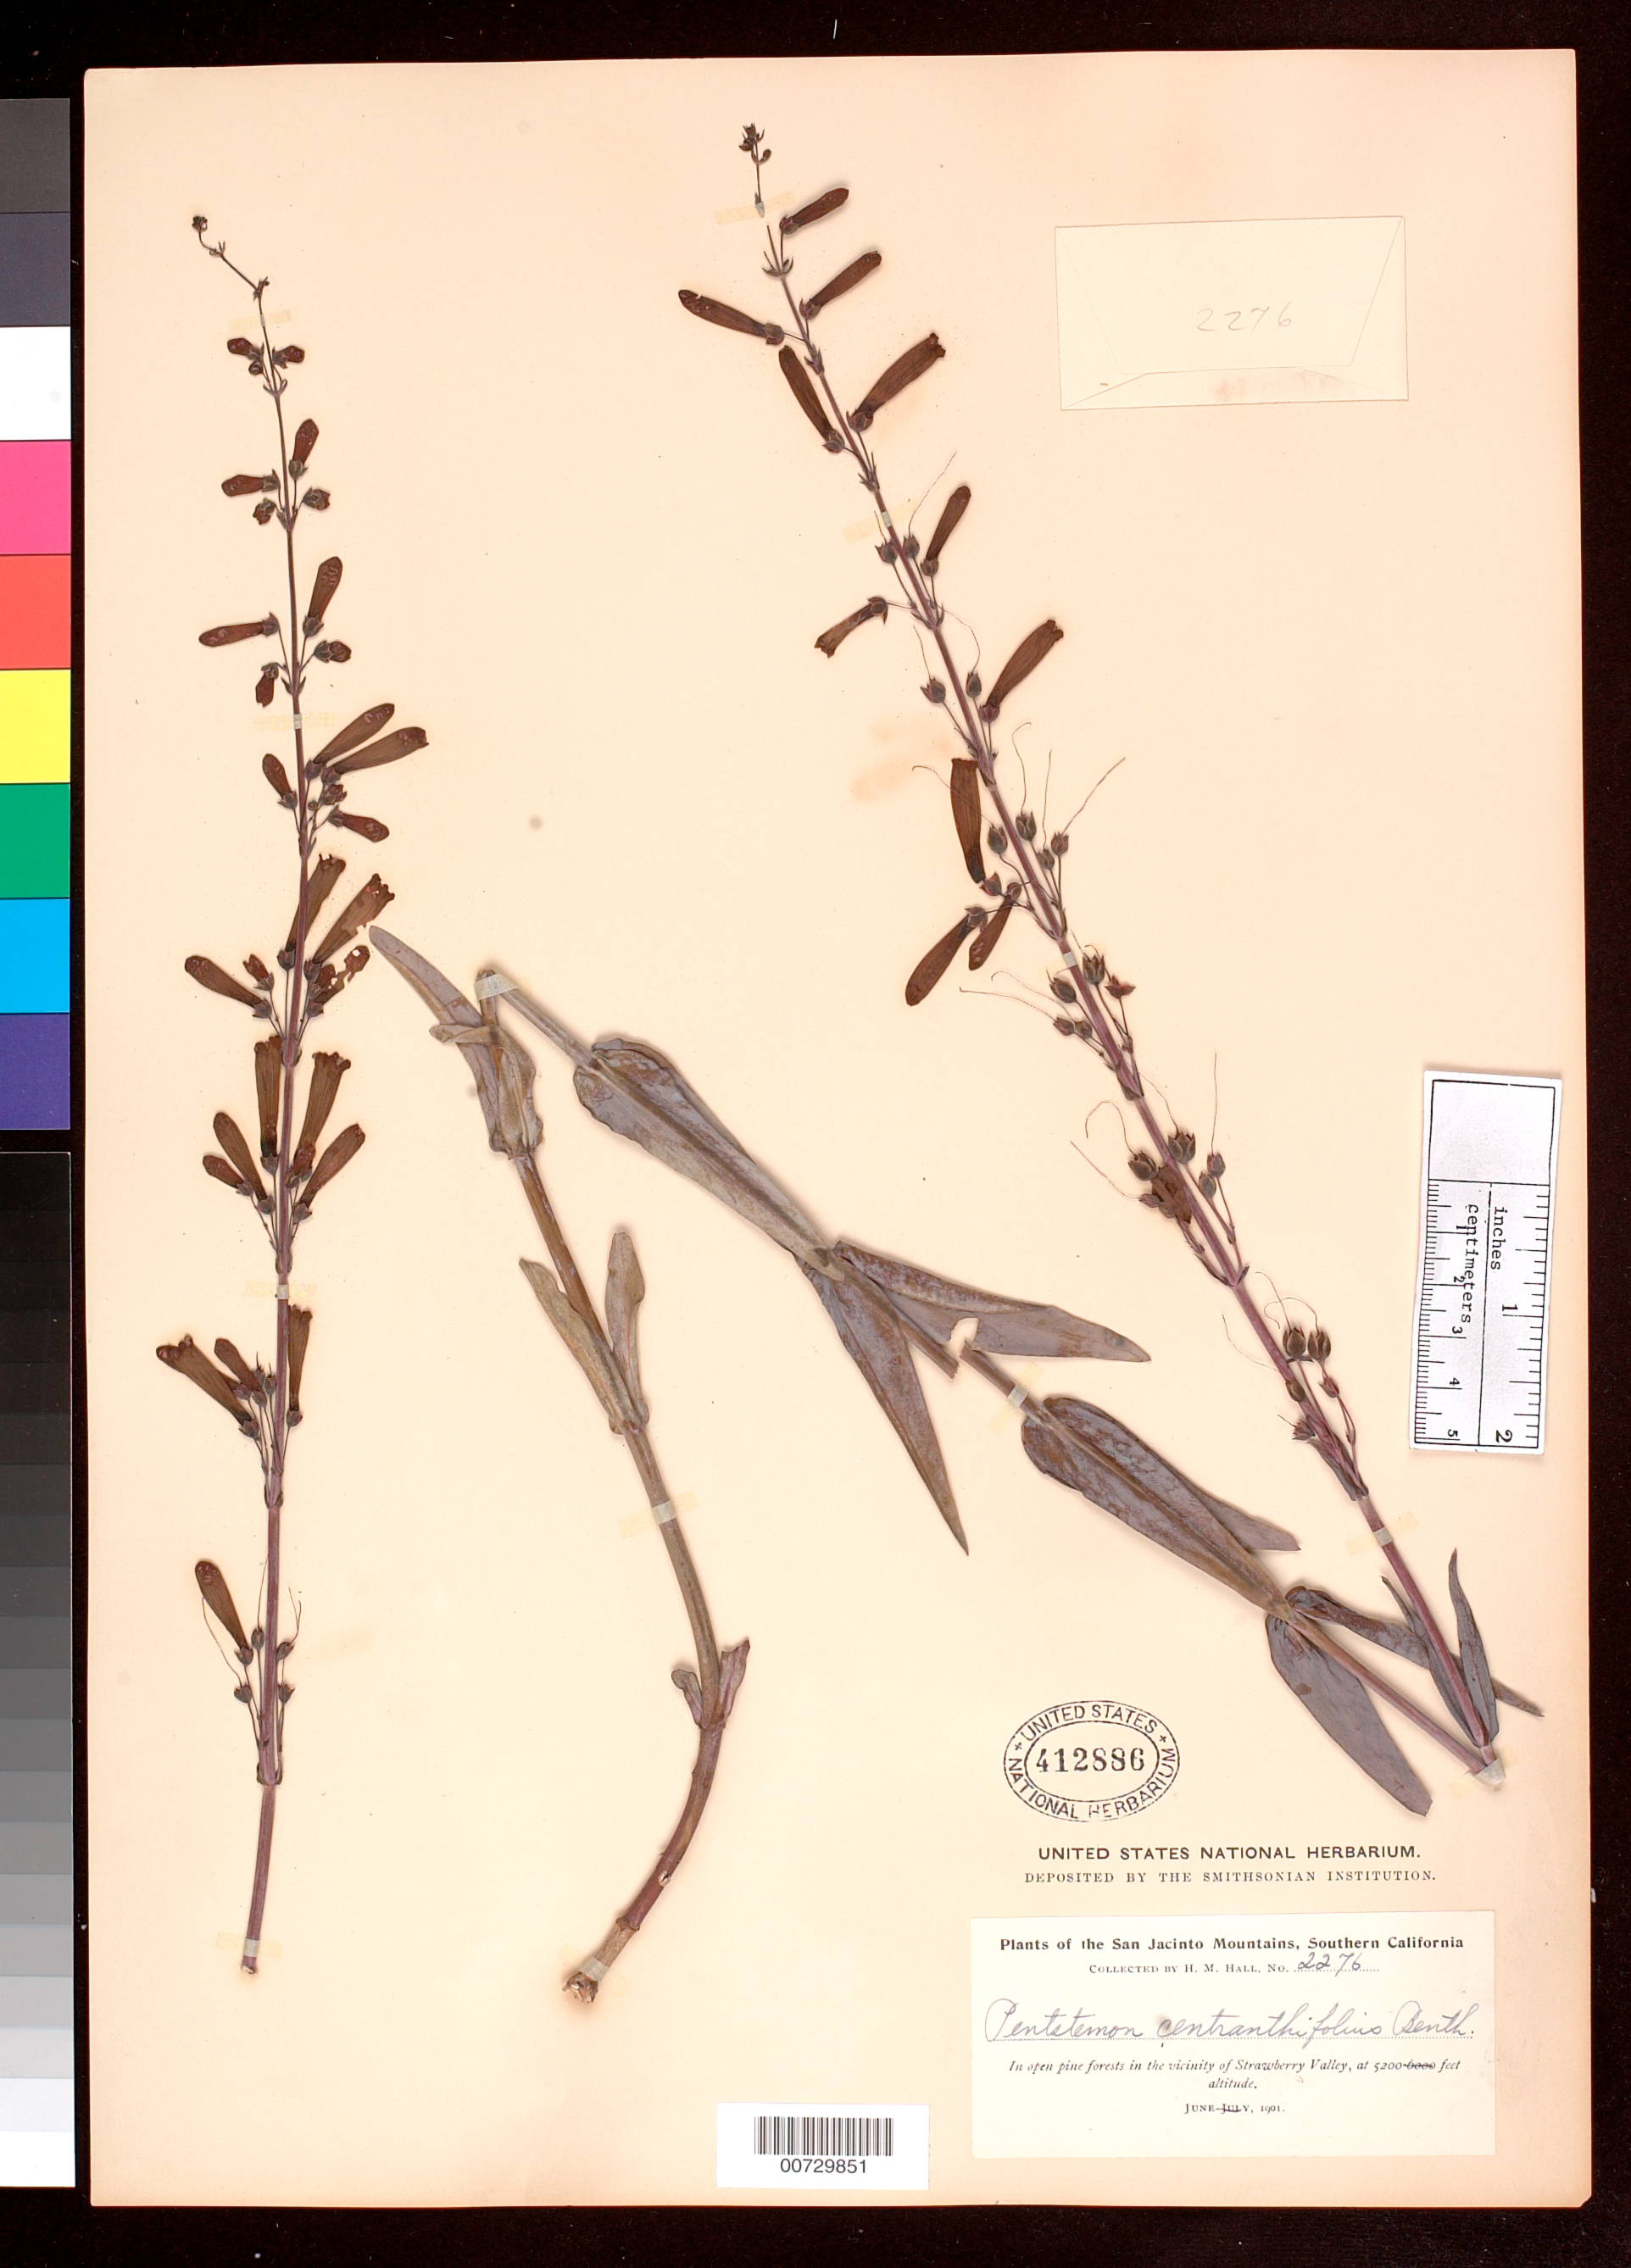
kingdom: Plantae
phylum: Tracheophyta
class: Magnoliopsida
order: Lamiales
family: Plantaginaceae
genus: Penstemon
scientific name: Penstemon centranthifolius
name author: Benth.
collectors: H. M. Hall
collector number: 2276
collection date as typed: Jun 1901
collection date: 1901-06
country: United States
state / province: California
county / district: Riverside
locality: In open forest in the vicinity of Strawberry Valley, San Jacinto mountains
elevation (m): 1585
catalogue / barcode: US 412886